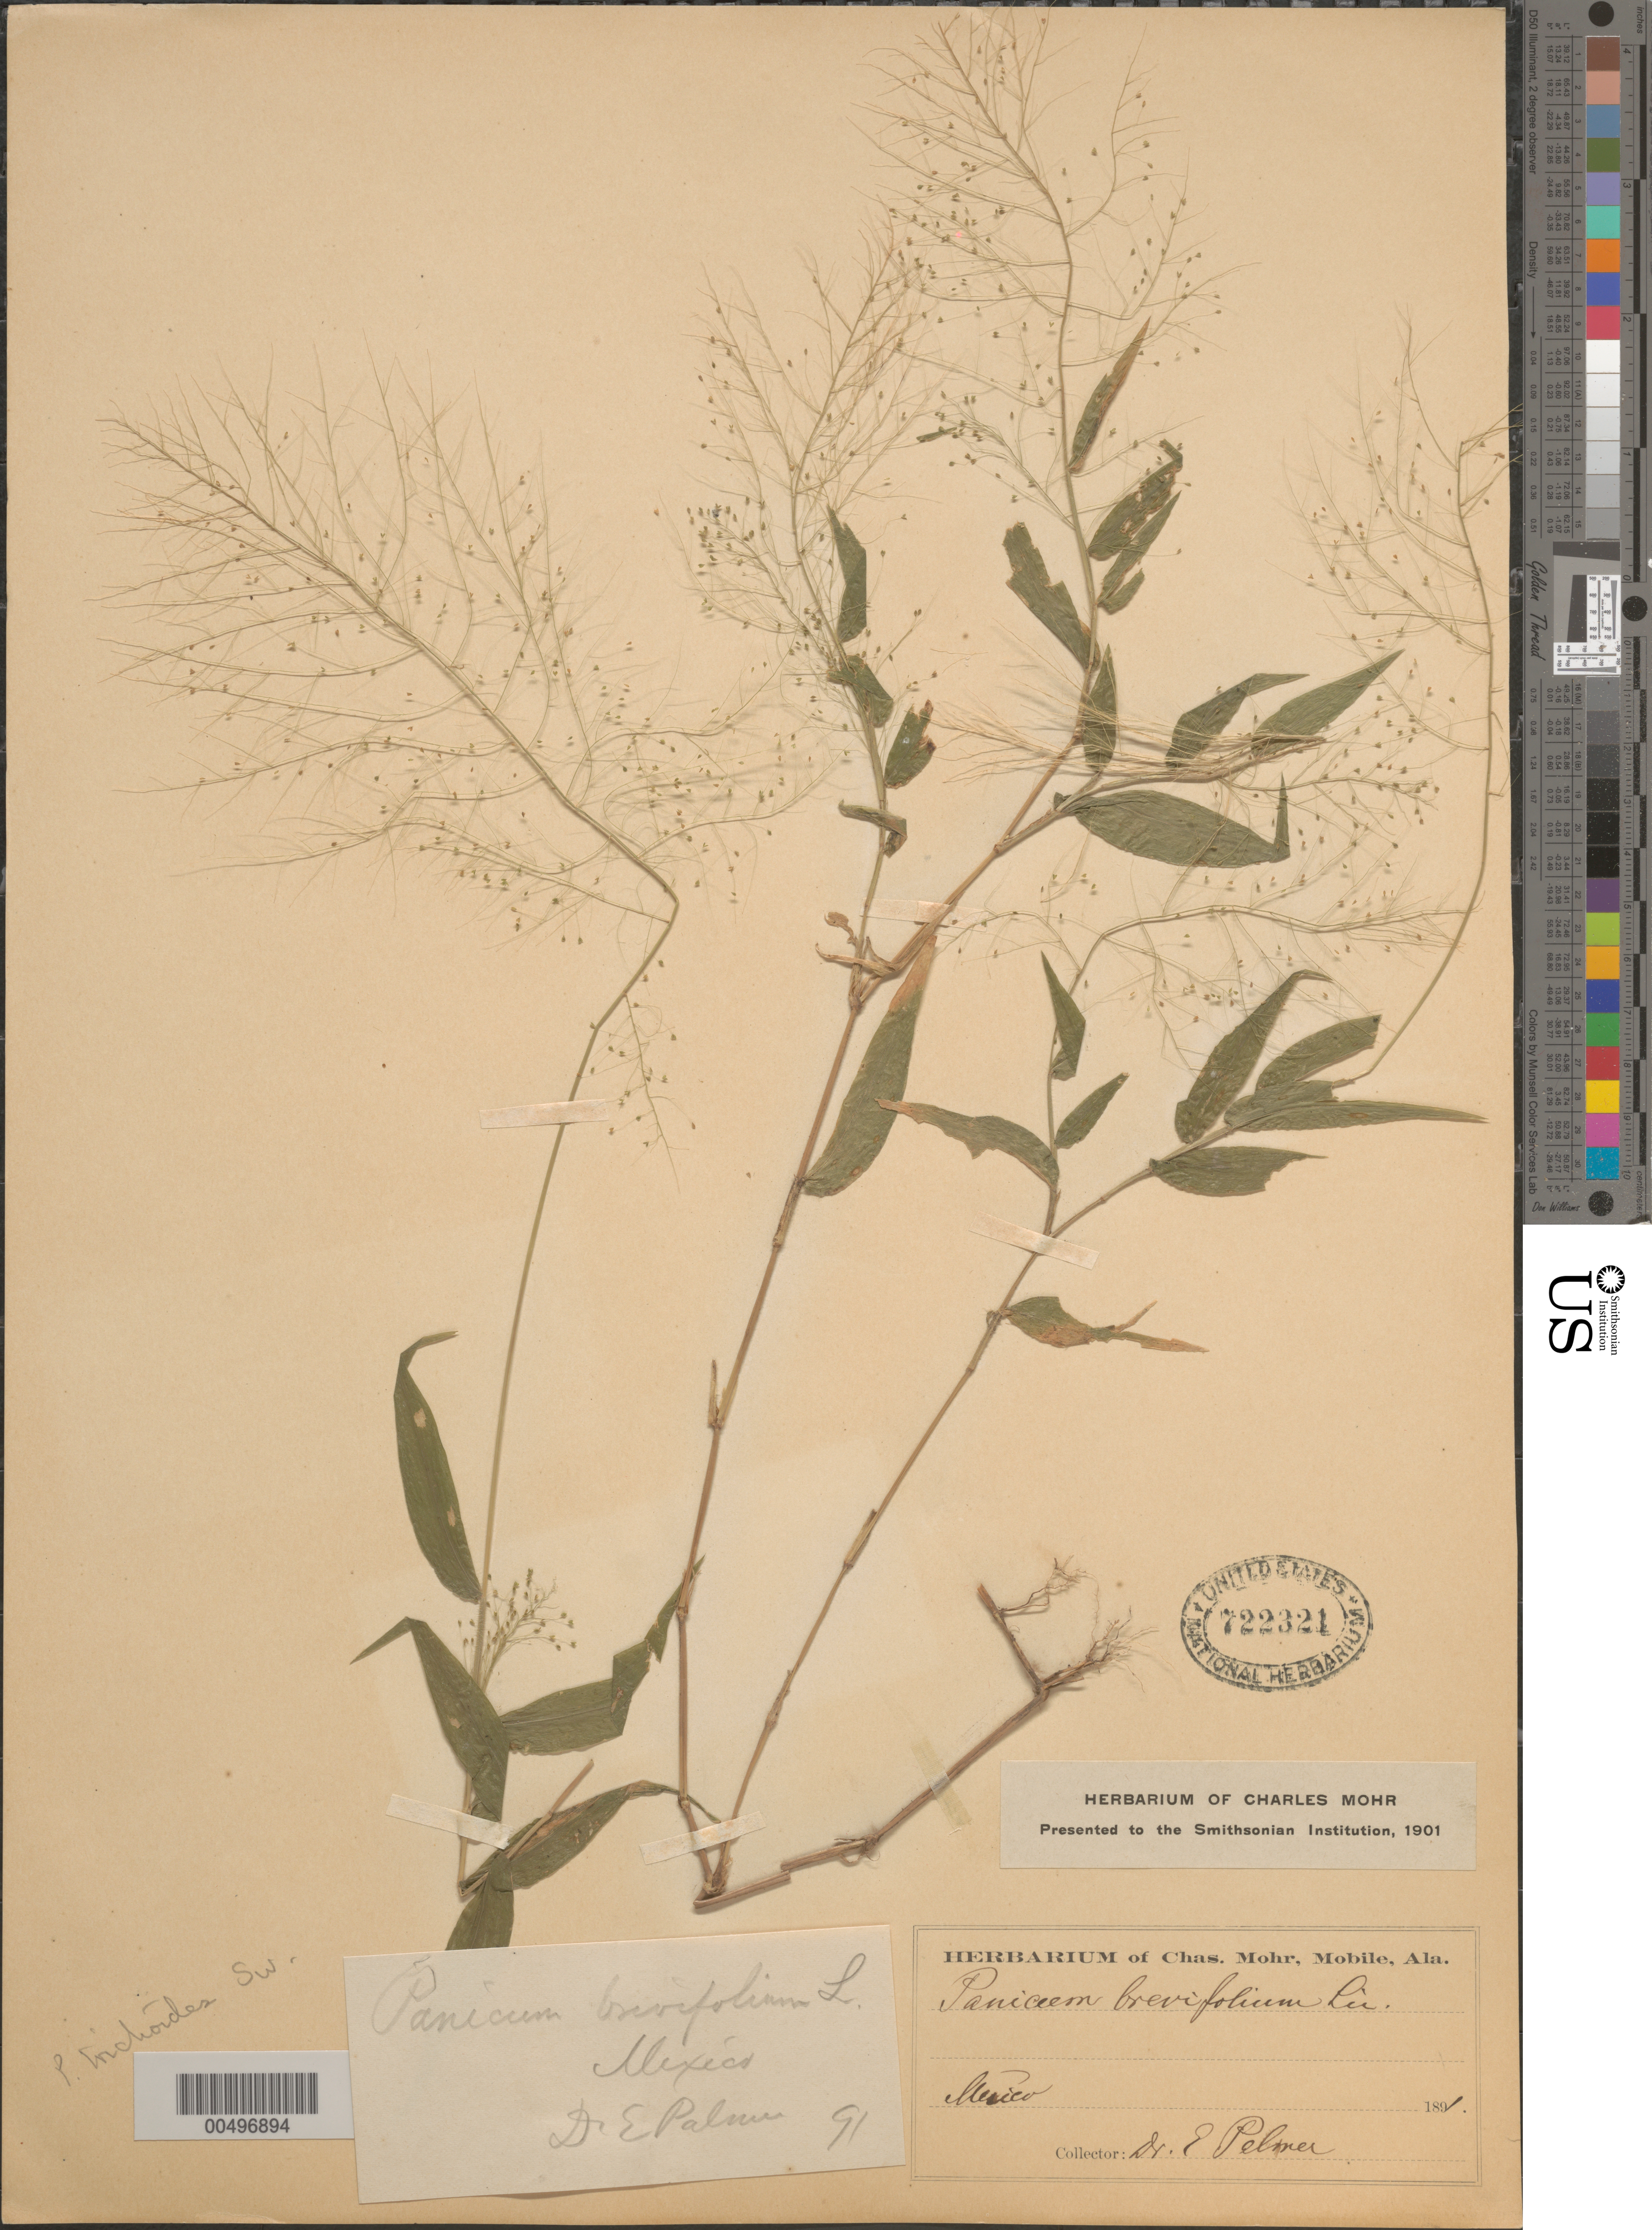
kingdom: Plantae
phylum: Tracheophyta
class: Liliopsida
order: Poales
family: Poaceae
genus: Panicum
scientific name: Panicum trichoides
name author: Sw.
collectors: E. Palmer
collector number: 91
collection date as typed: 1891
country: Mexico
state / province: Durango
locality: San Ramon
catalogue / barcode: US 722321